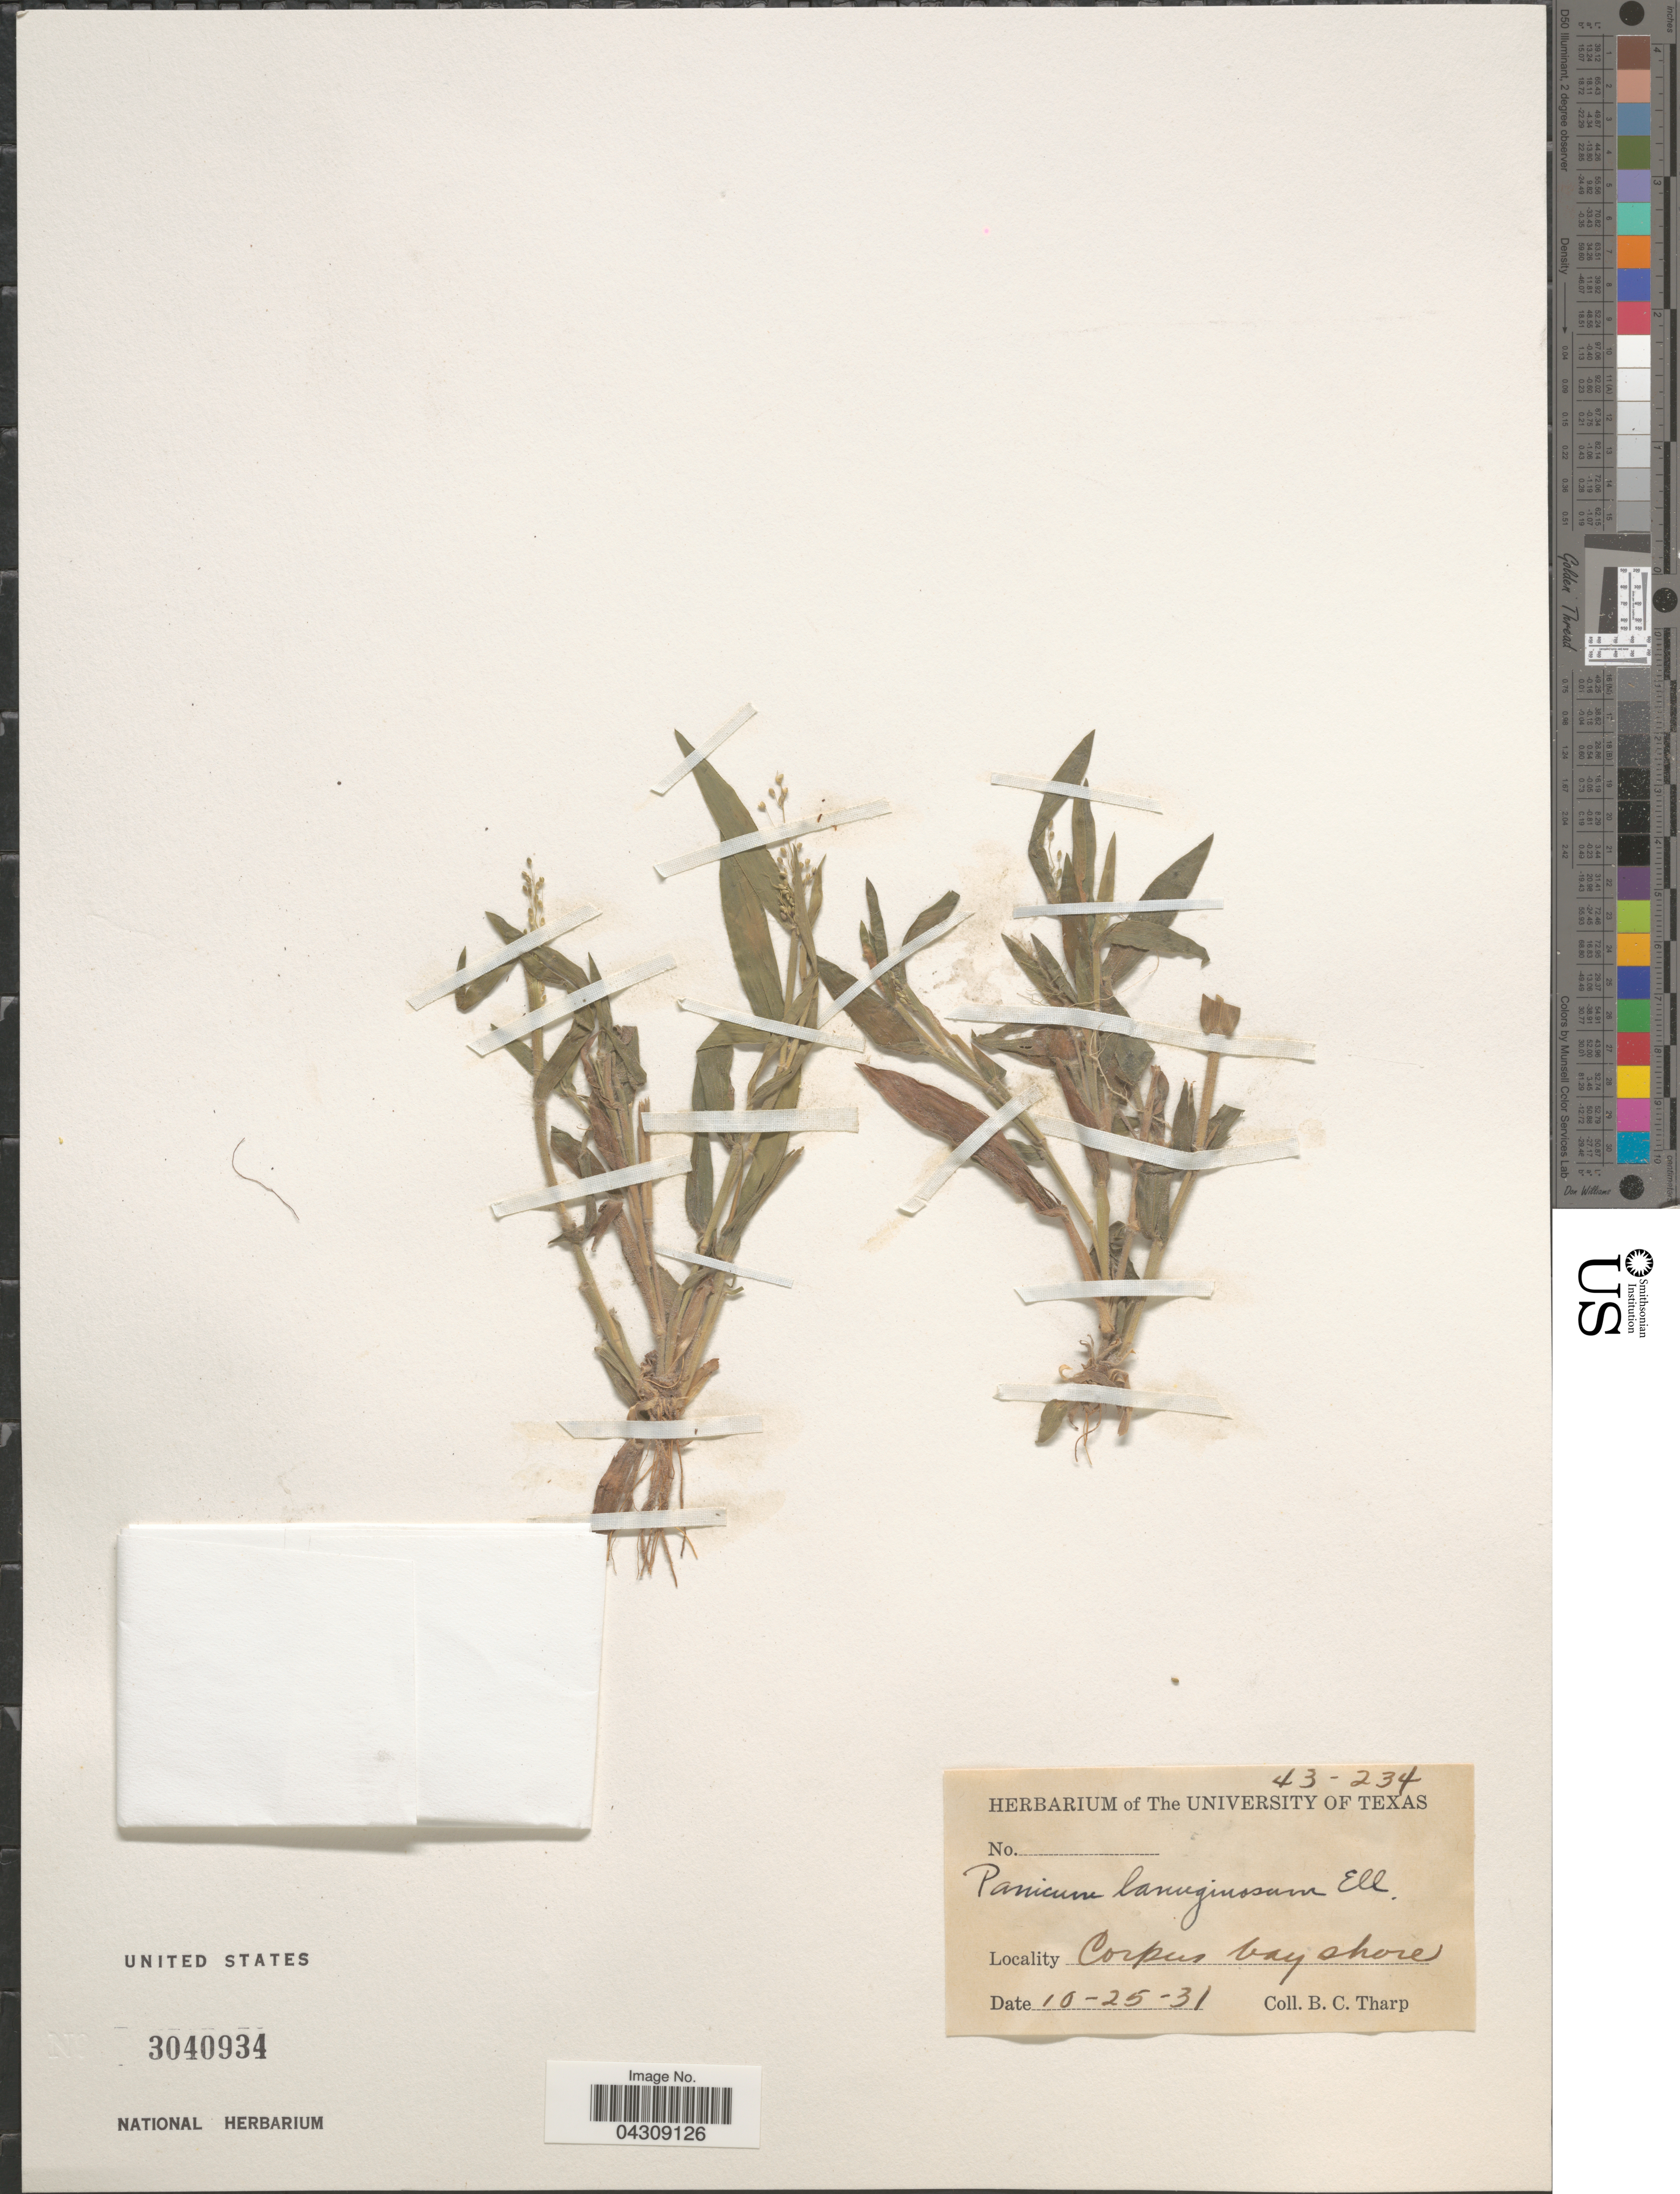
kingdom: Plantae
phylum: Tracheophyta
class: Liliopsida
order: Poales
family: Poaceae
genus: Dichanthelium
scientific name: Dichanthelium acuminatum var. acuminatum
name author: (Sw.) Gould & C.A. Clark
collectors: B. C. Tharp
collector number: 43-234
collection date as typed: Transcribed d/m/y: 25/10/31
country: United States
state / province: Texas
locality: Corpus bay shore.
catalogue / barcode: US 3040934